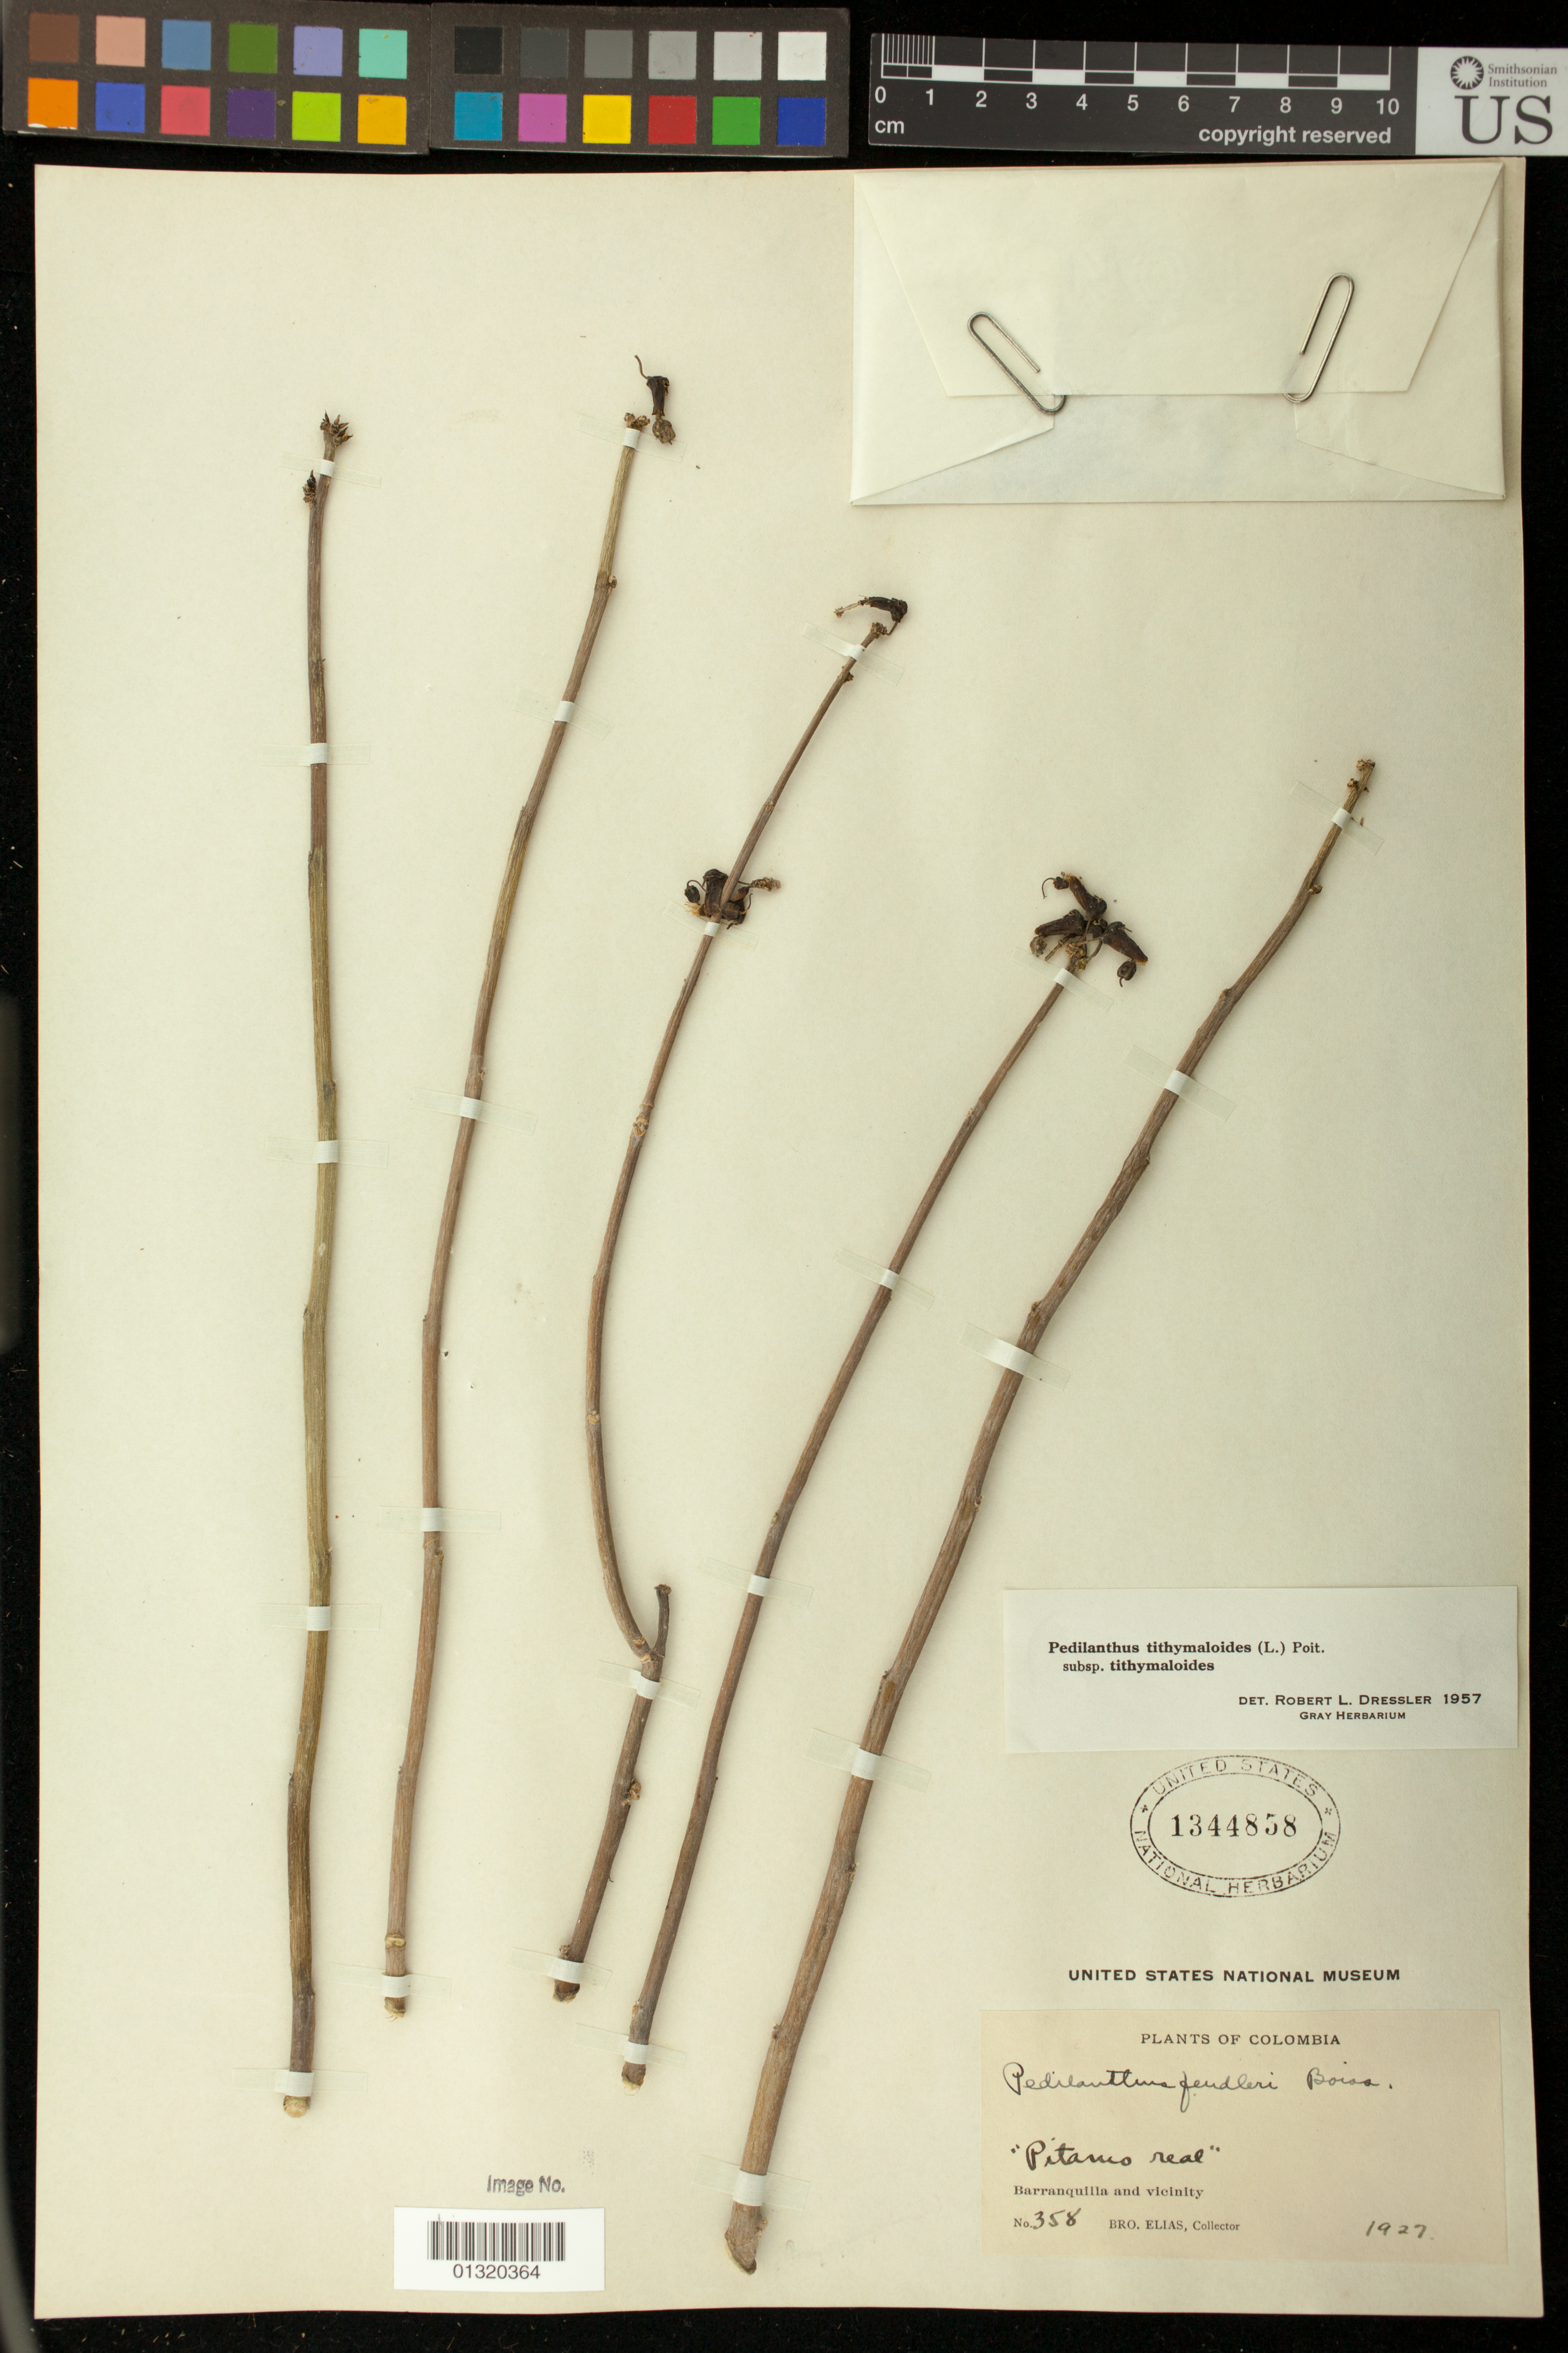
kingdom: Plantae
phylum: Tracheophyta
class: Magnoliopsida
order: Malpighiales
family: Euphorbiaceae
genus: Pedilanthus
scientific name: Pedilanthus tithymaloides subsp. tithymaloides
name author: (L.) Poit.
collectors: Bro. Elias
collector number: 358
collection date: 1927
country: Colombia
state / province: Atlántico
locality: Barranquilla and vicinity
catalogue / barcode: US 1344858